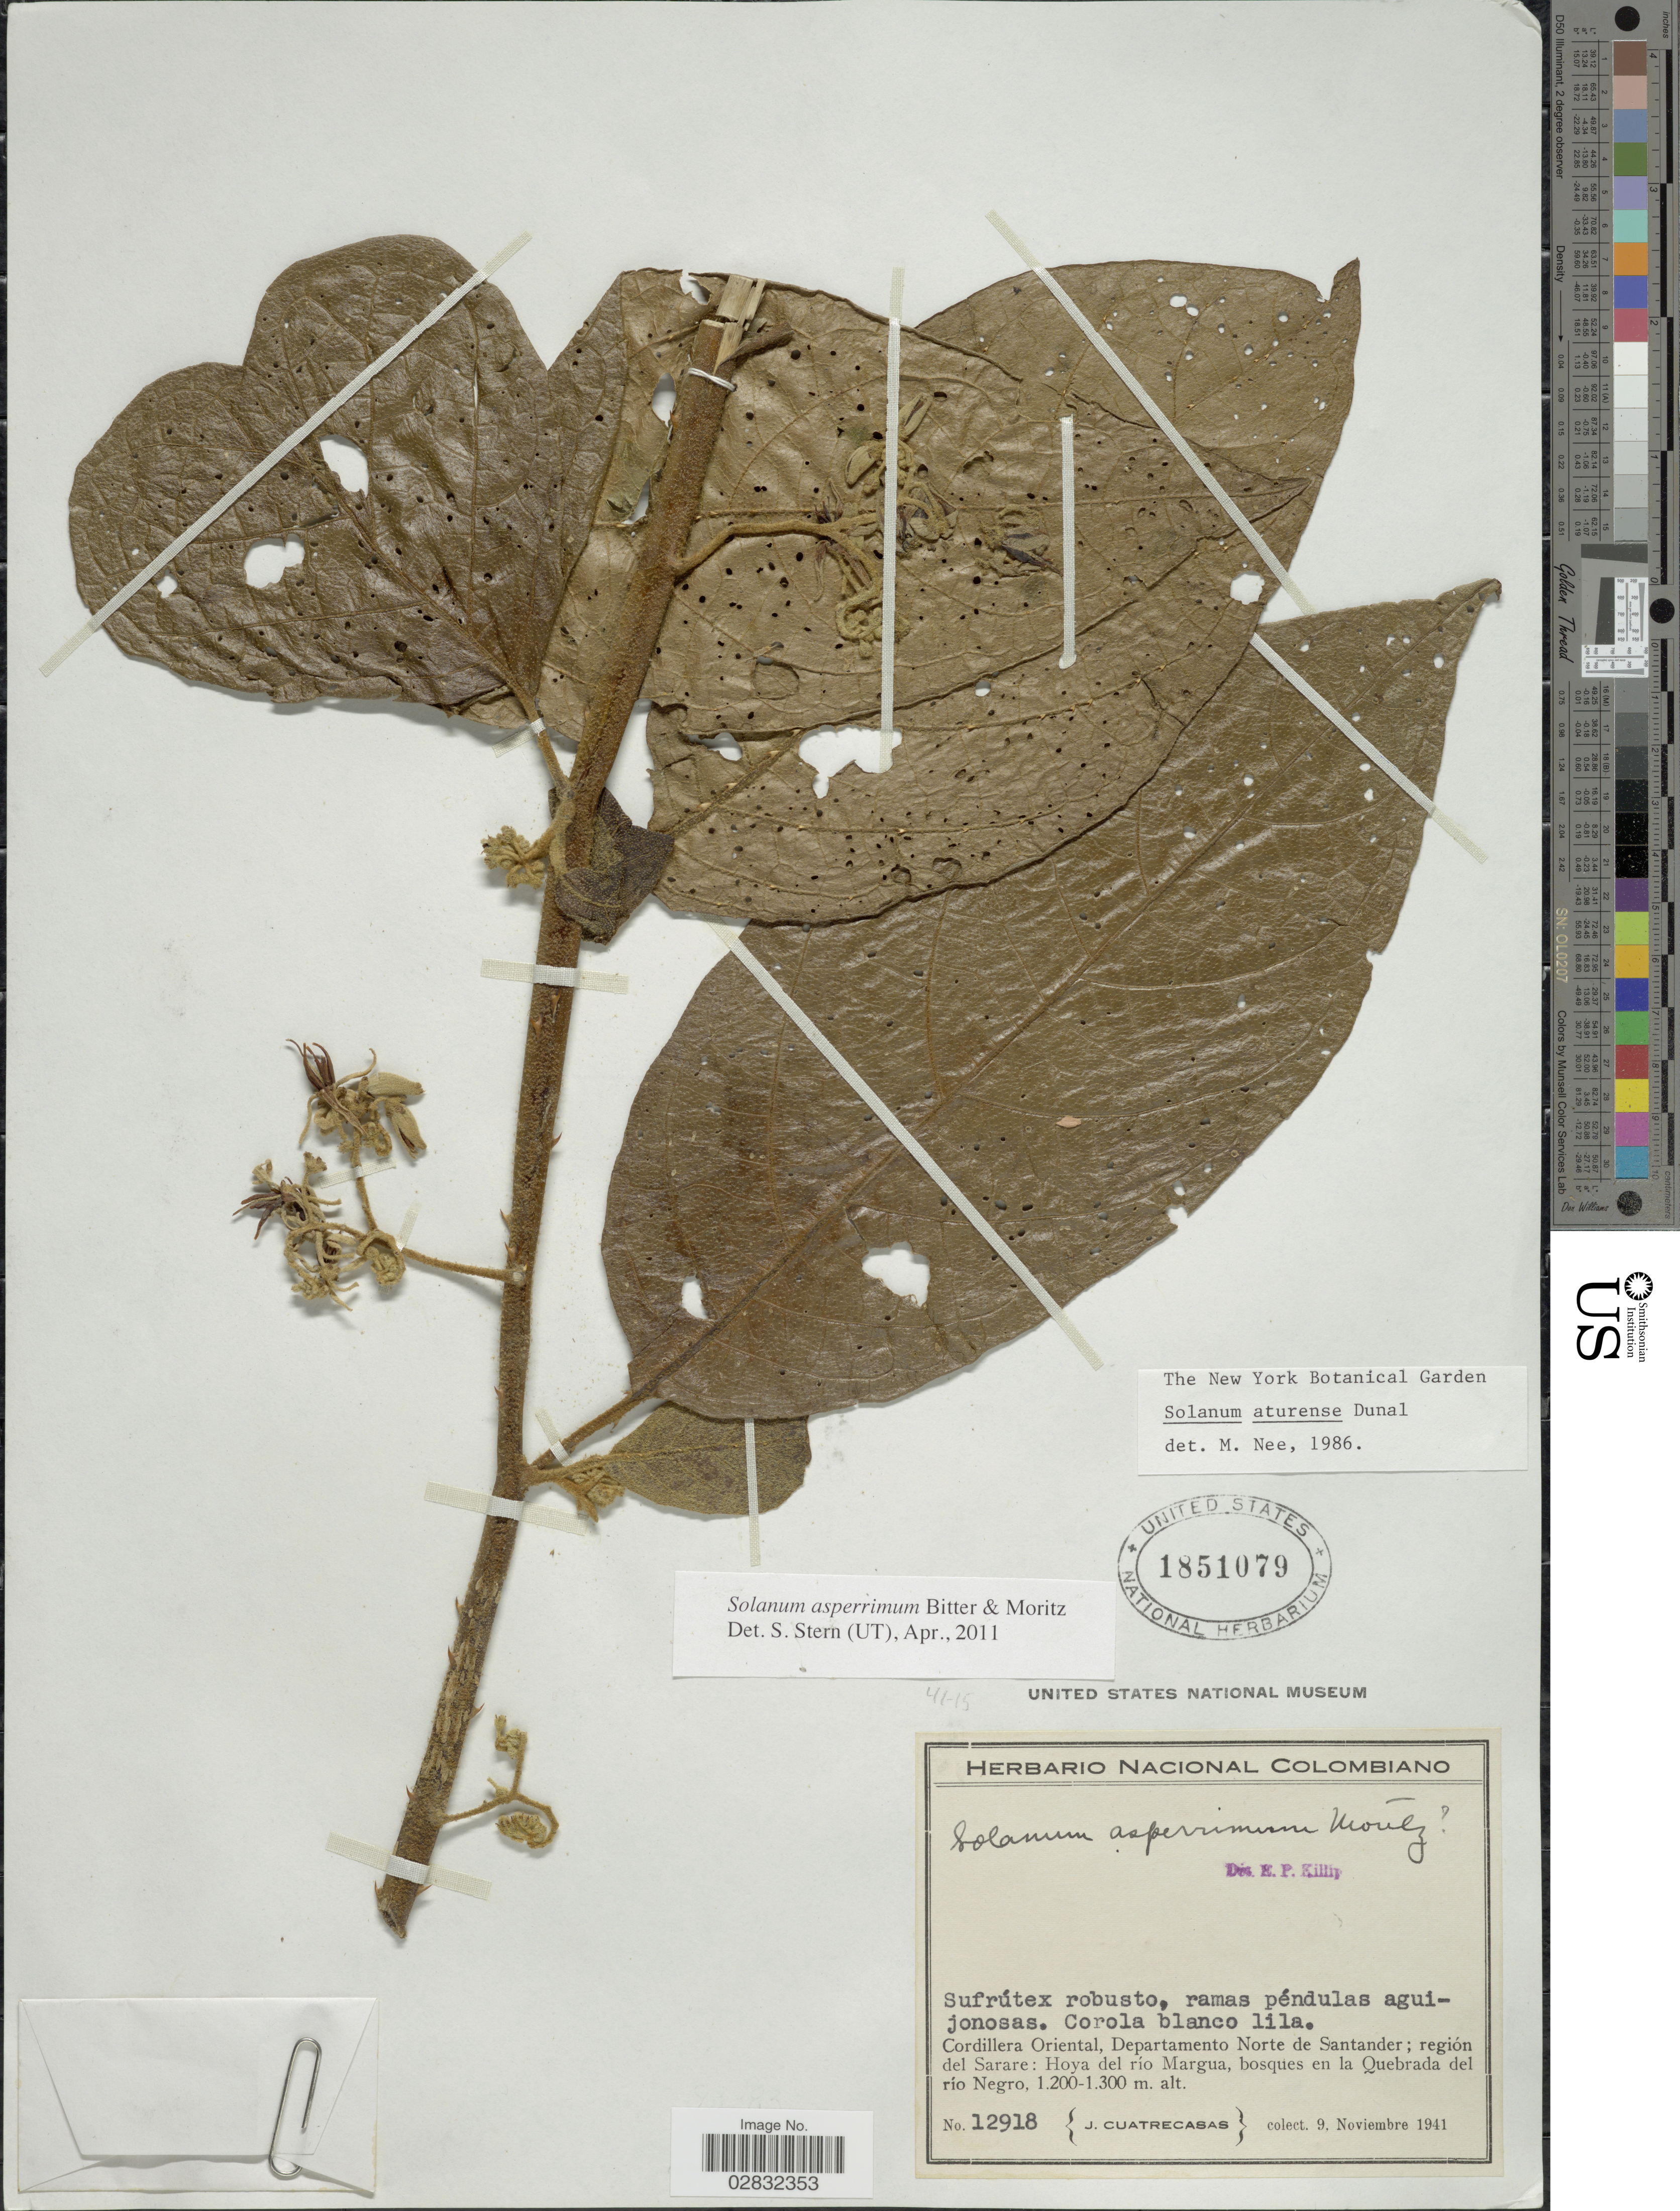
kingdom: Plantae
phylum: Tracheophyta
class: Magnoliopsida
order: Solanales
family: Solanaceae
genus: Solanum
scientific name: Solanum asperrimum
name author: Bitter & Moritz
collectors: J. Cuatrecasas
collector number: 12918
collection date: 1941-11-09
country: Colombia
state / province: Norte de Santander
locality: Cordillera Oriental, Departamento Norte de Santander; región del Sarare: Hoya del río Margua, bosques en la Quebrada del río Negro.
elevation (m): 1200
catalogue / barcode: US 1851079